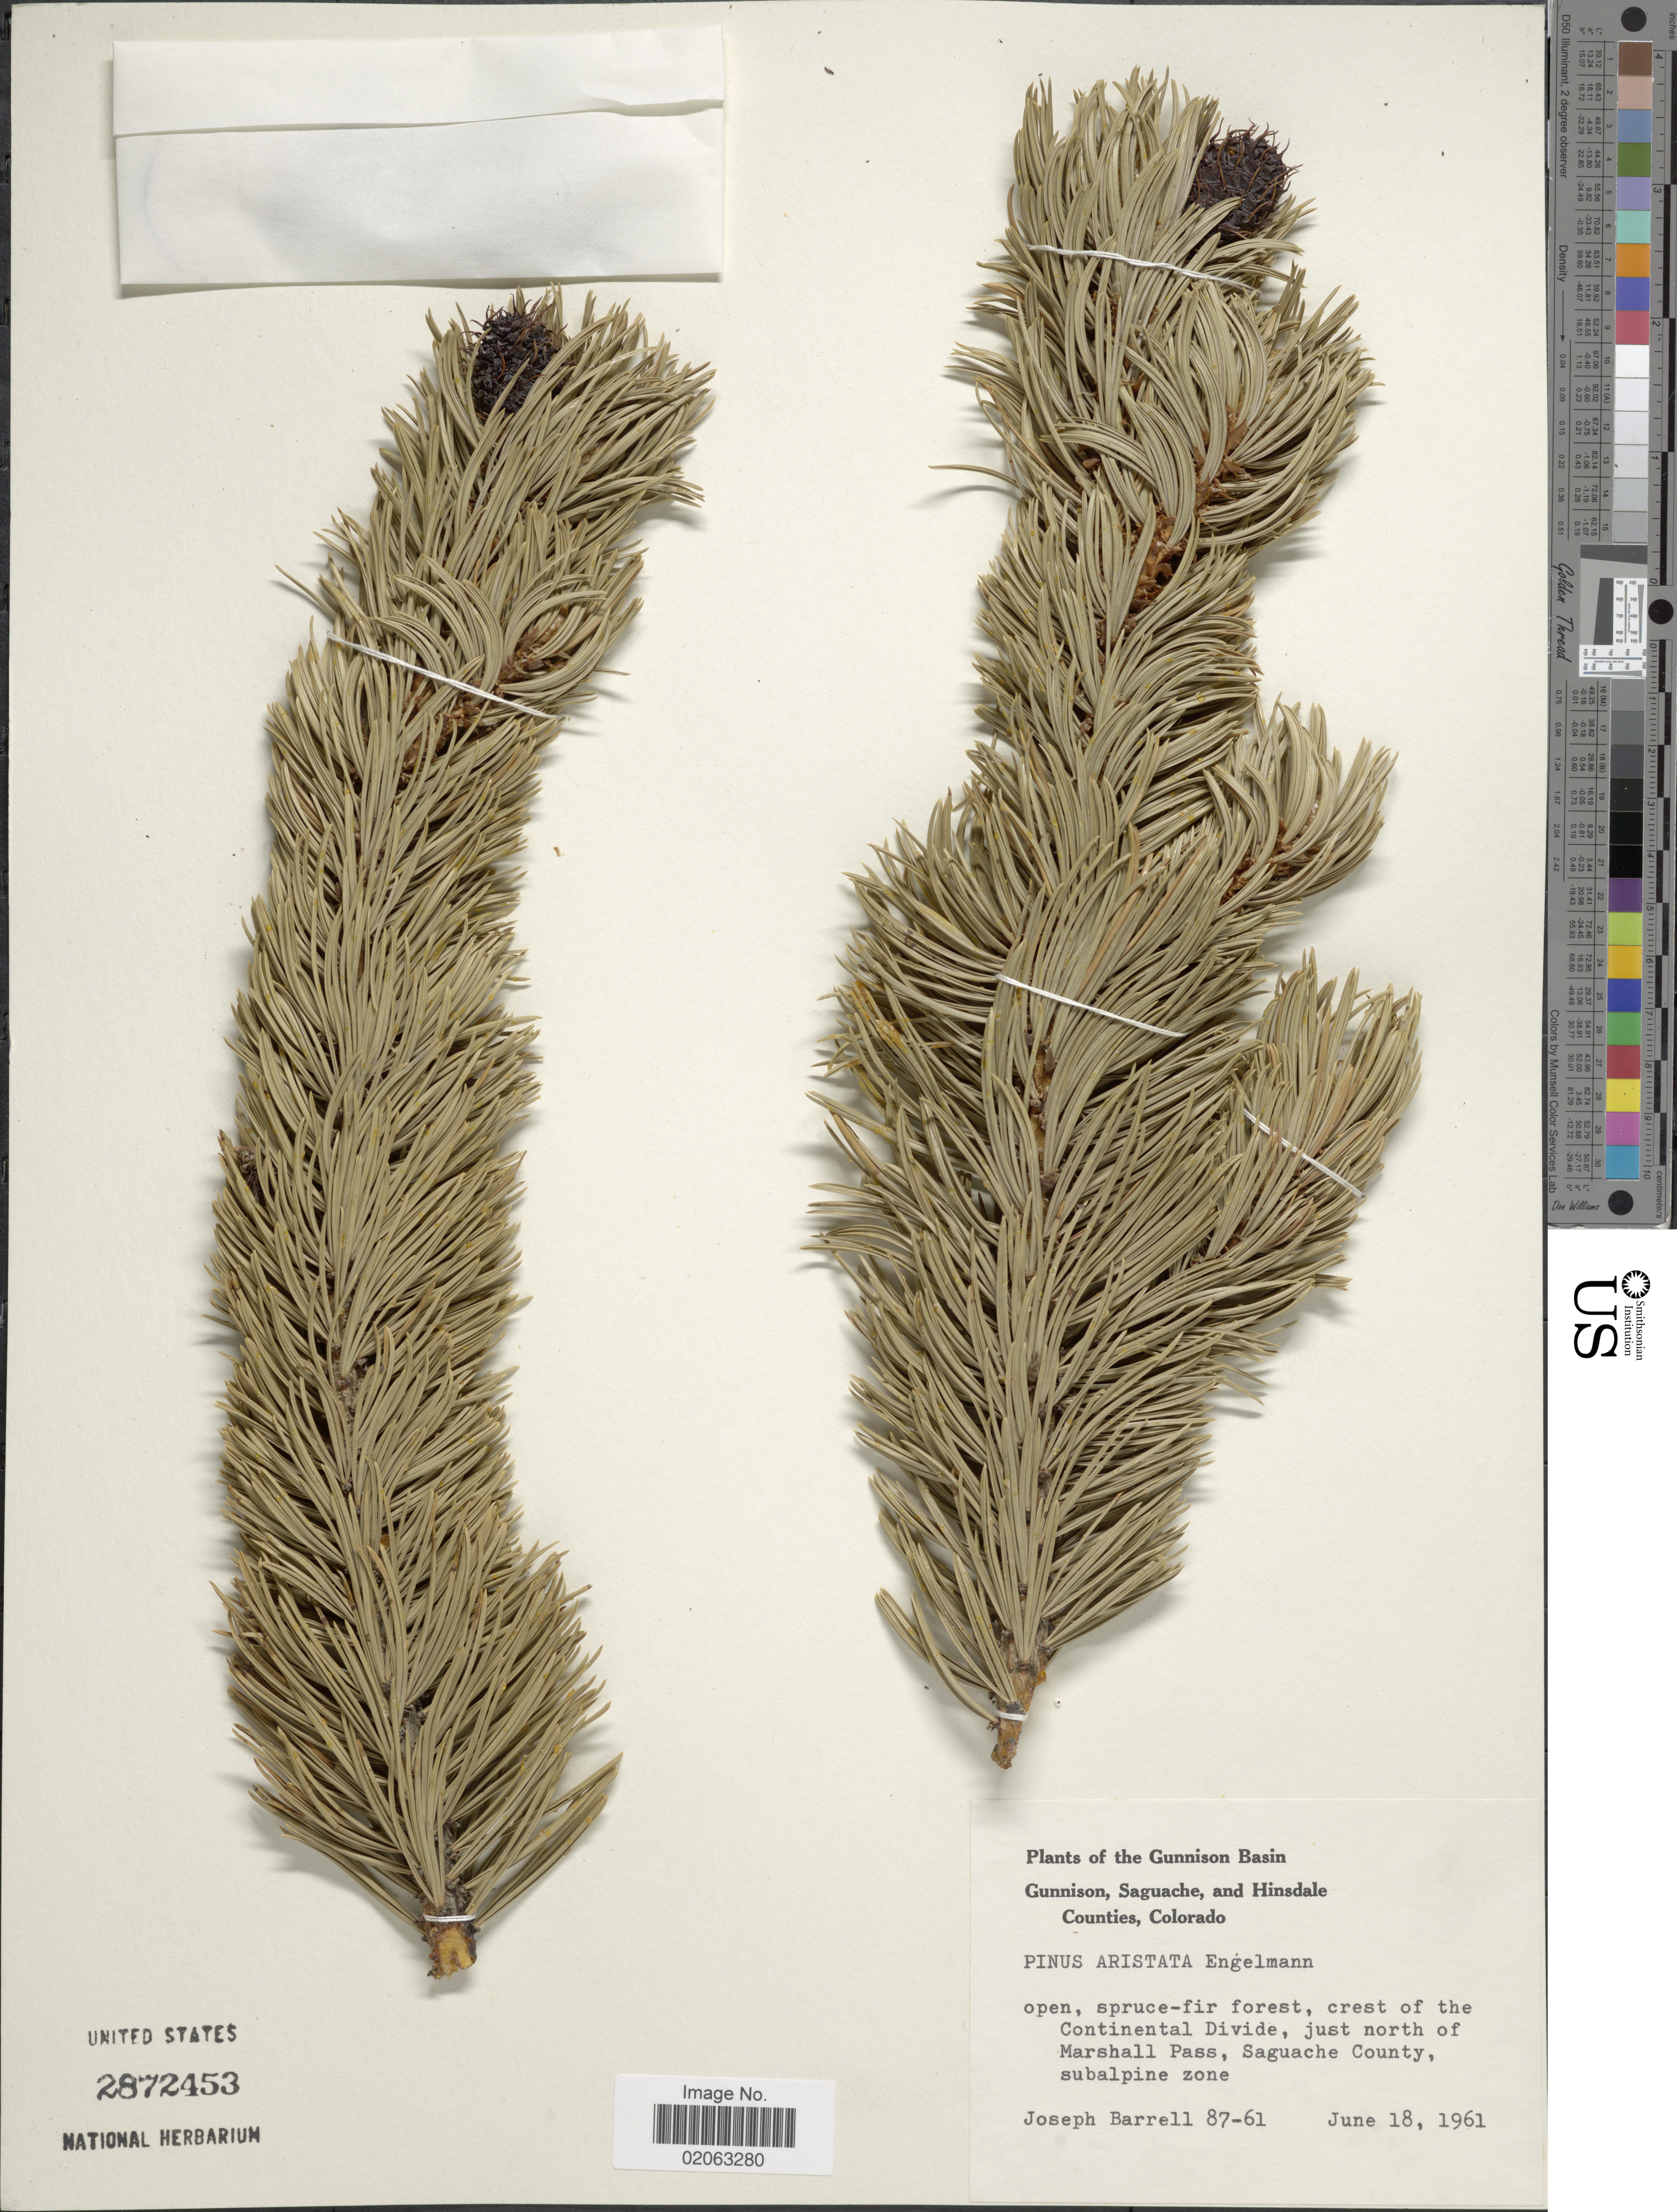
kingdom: Plantae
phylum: Tracheophyta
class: Pinopsida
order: Pinales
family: Pinaceae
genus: Pinus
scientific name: Pinus aristata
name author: Engelm.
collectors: J. Barrell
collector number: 87-61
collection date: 1961-06-18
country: United States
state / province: Colorado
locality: The Gunnison Basin Gunnison, Saguache, and Hinsdale Counties, open, spruce-fir forest, crest of the Continental Divide, just north of Marshall Pass, Saguache County, subalpine zone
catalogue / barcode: US 2872453